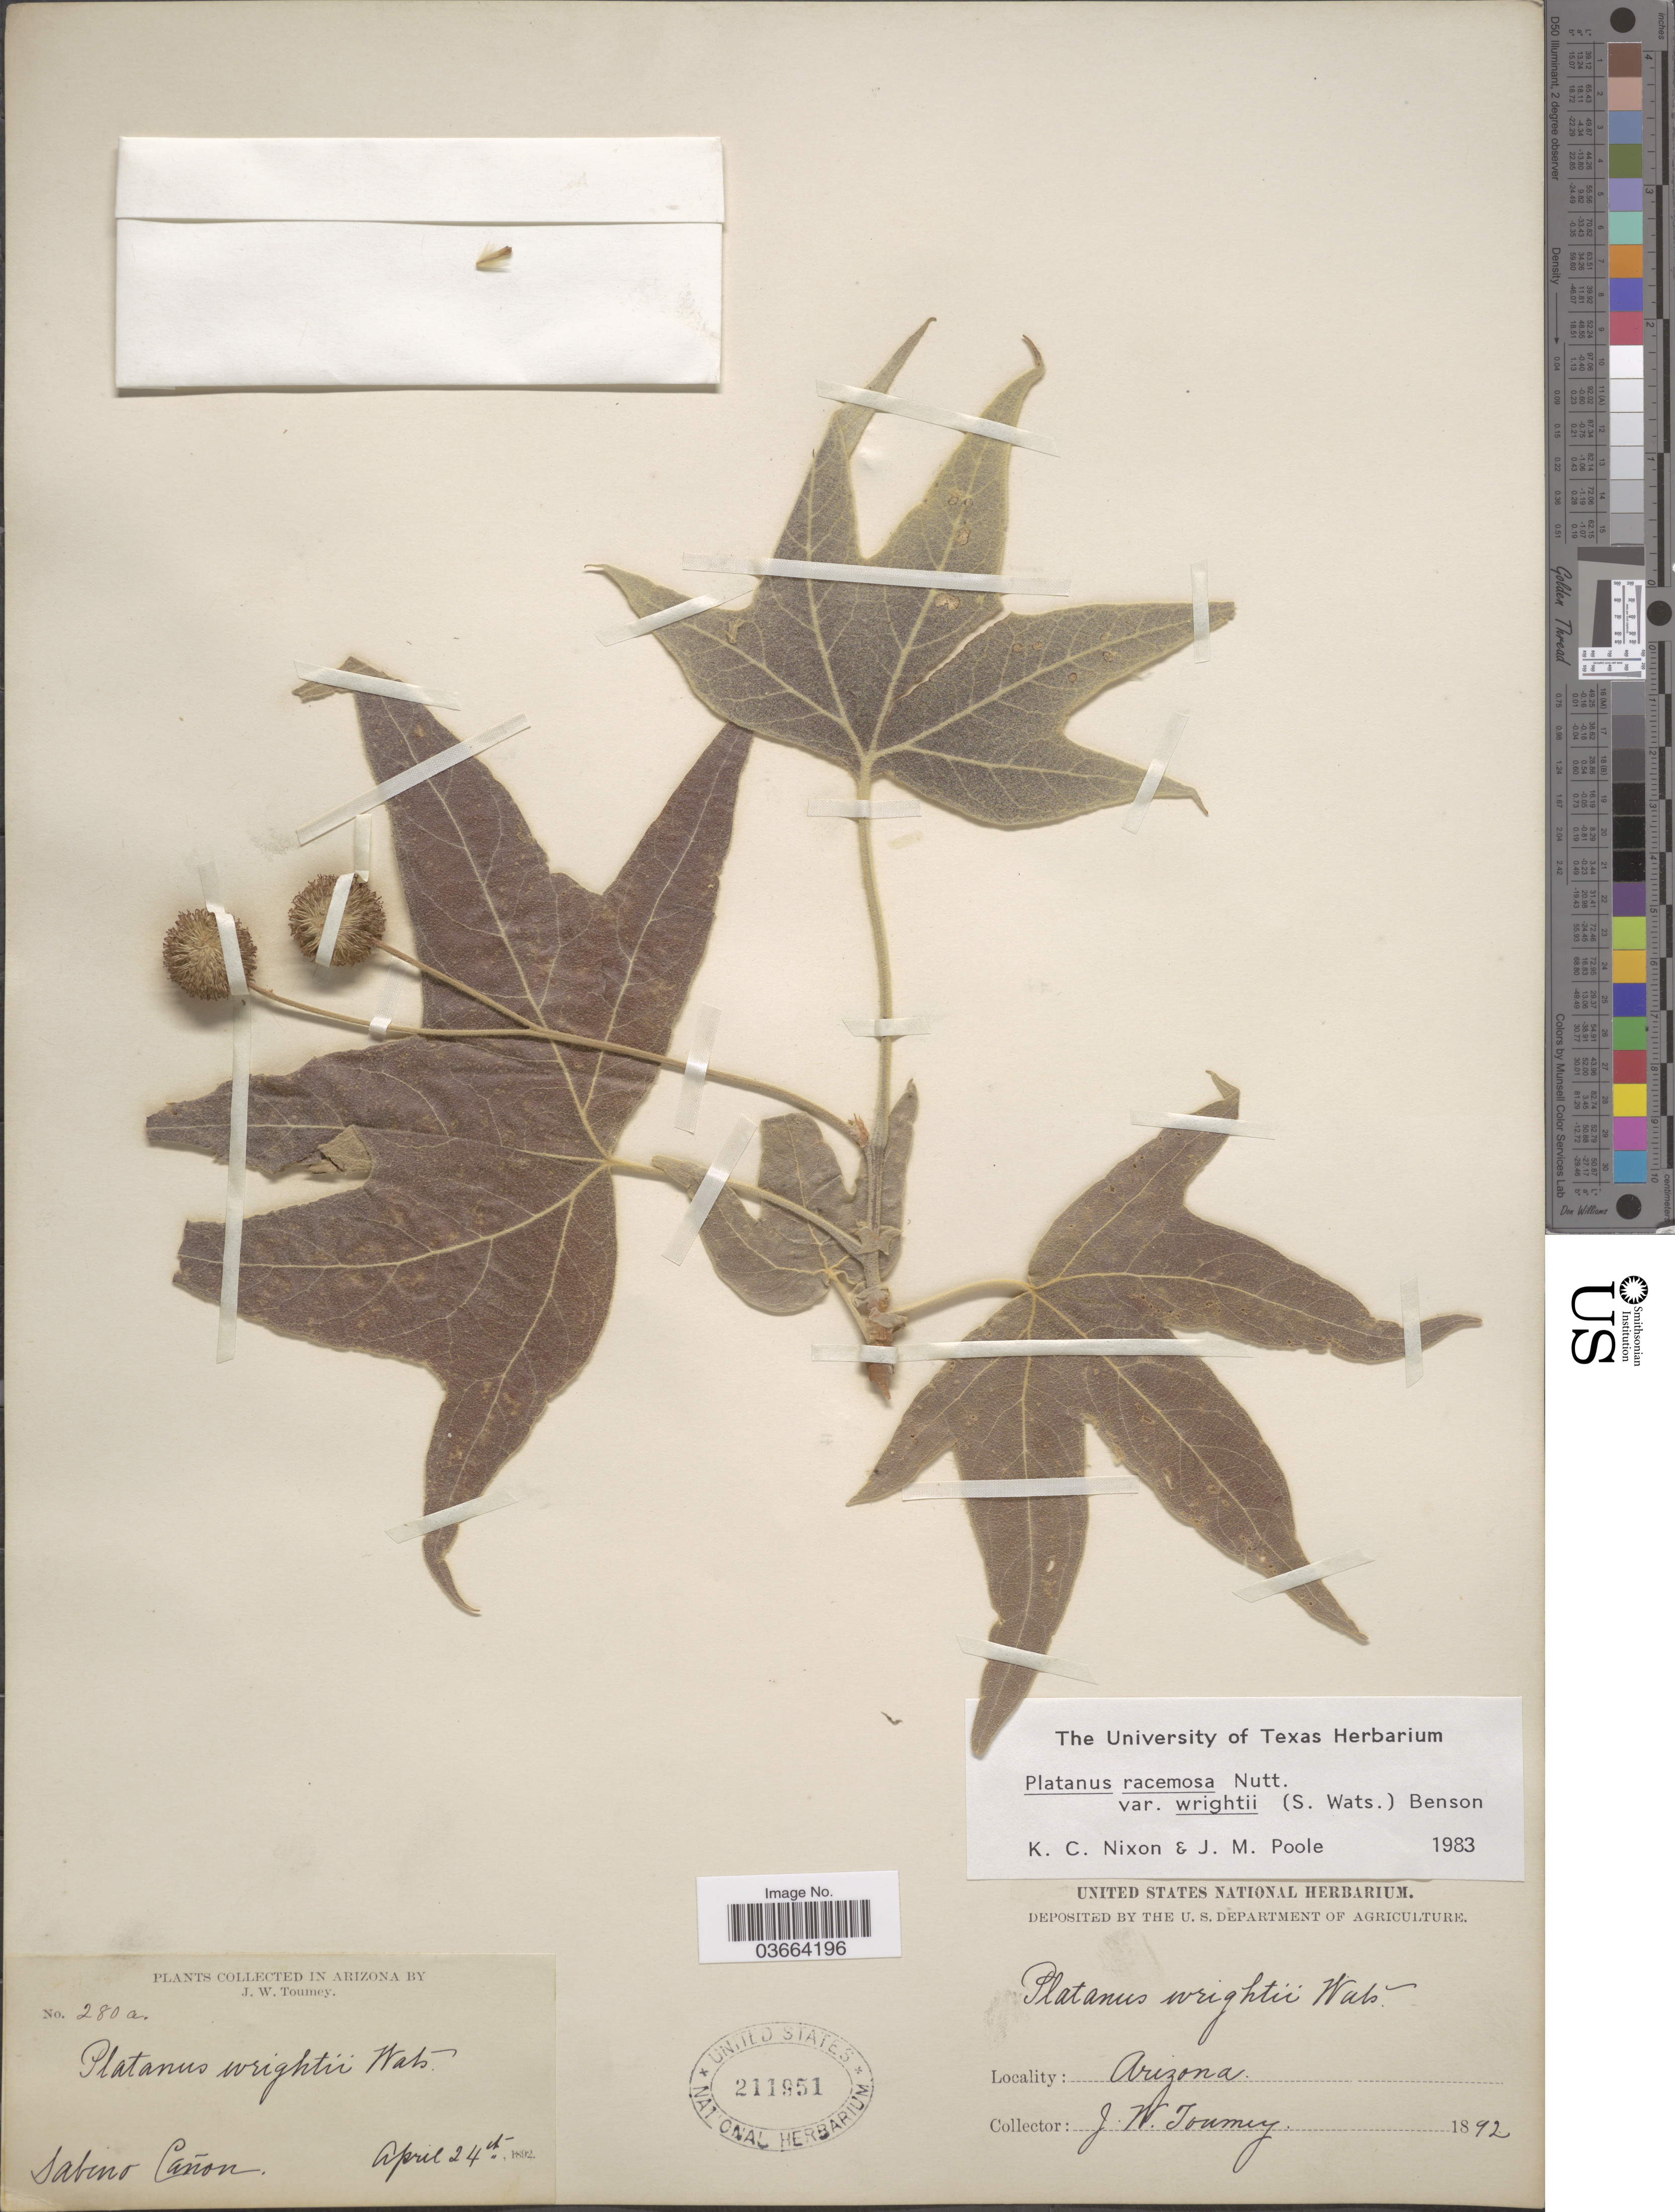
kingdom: Plantae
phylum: Tracheophyta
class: Magnoliopsida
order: Proteales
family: Platanaceae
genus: Platanus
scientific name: Platanus racemosa var. wrightii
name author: (S. Watson) L.D. Benson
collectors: J. W. Toumey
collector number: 280a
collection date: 1892-04-24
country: United States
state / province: Arizona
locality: Sabino Cañon.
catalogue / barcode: US 211951